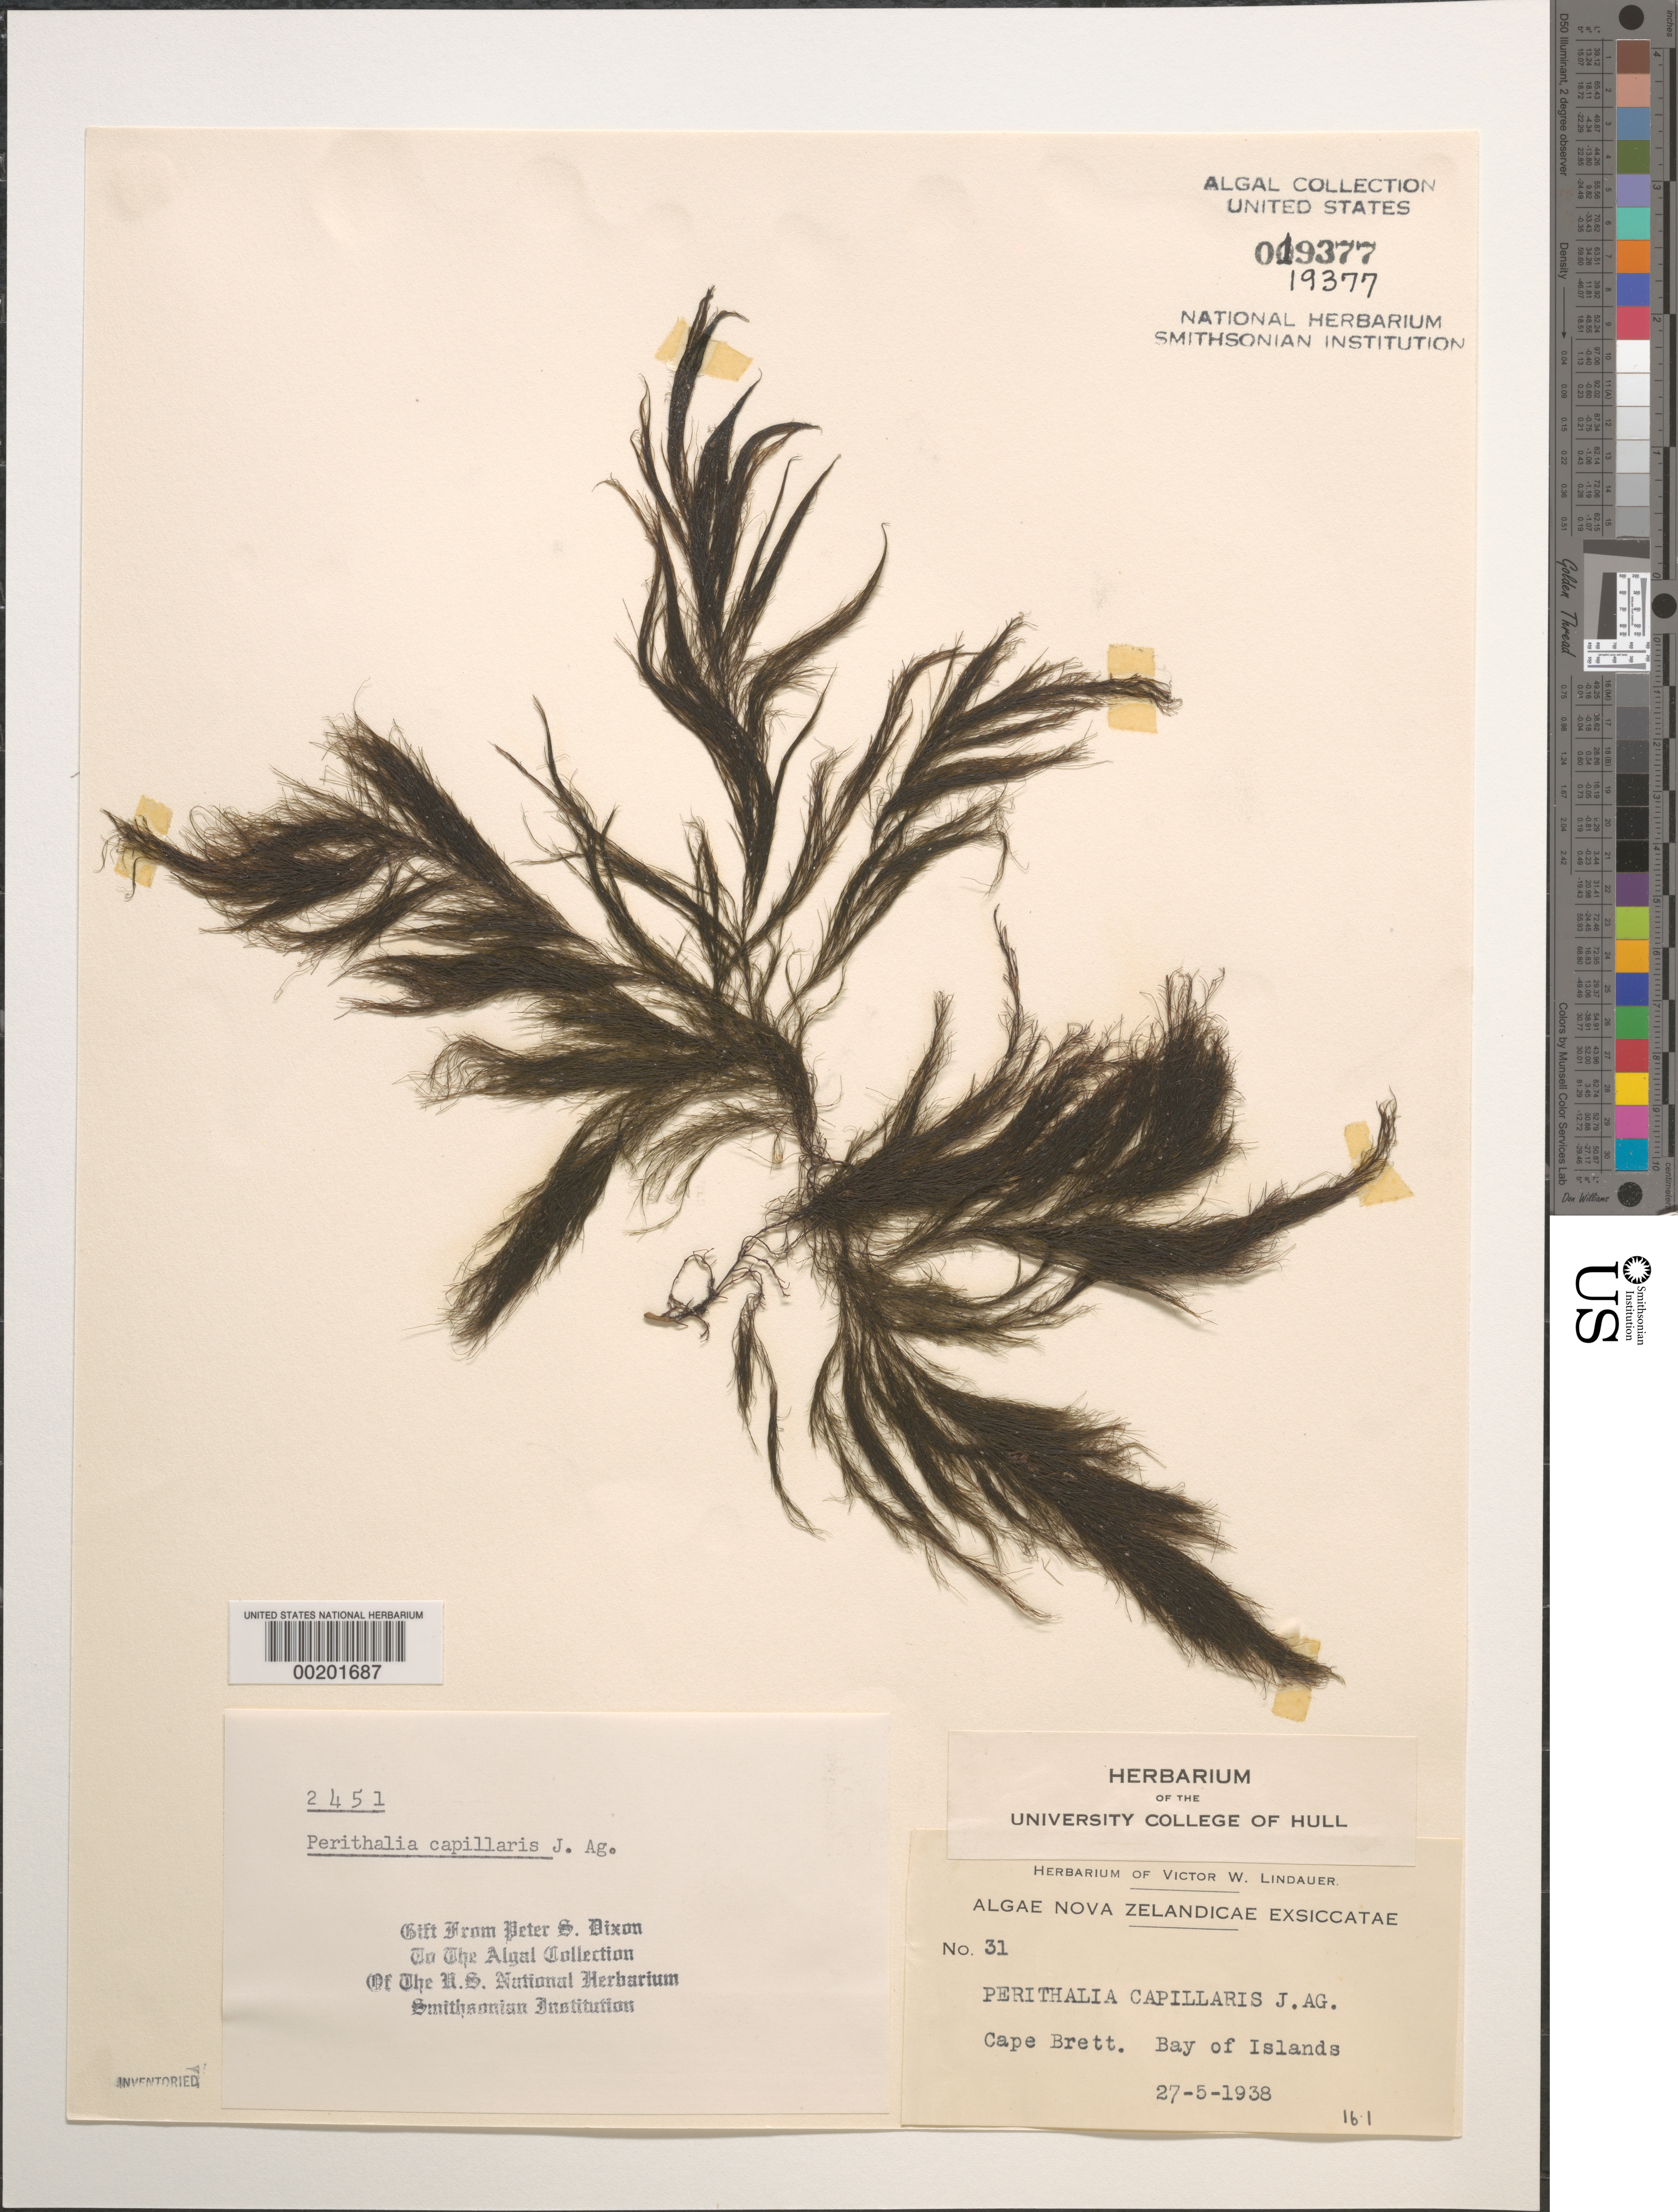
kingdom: Chromista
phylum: Ochrophyta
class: Phaeophyceae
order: Sporochnales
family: Sporochnaceae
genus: Perithalia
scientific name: Perithalia capillaris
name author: J. Agardh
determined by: Dixon, P. S.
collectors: V. Lindauer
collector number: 31 & PSD 2451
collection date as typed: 27 May 1938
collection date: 1938-05-27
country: New Zealand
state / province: Northland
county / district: Far North District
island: North Island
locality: Bay of Islands, Cape Brett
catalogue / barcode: US 19377